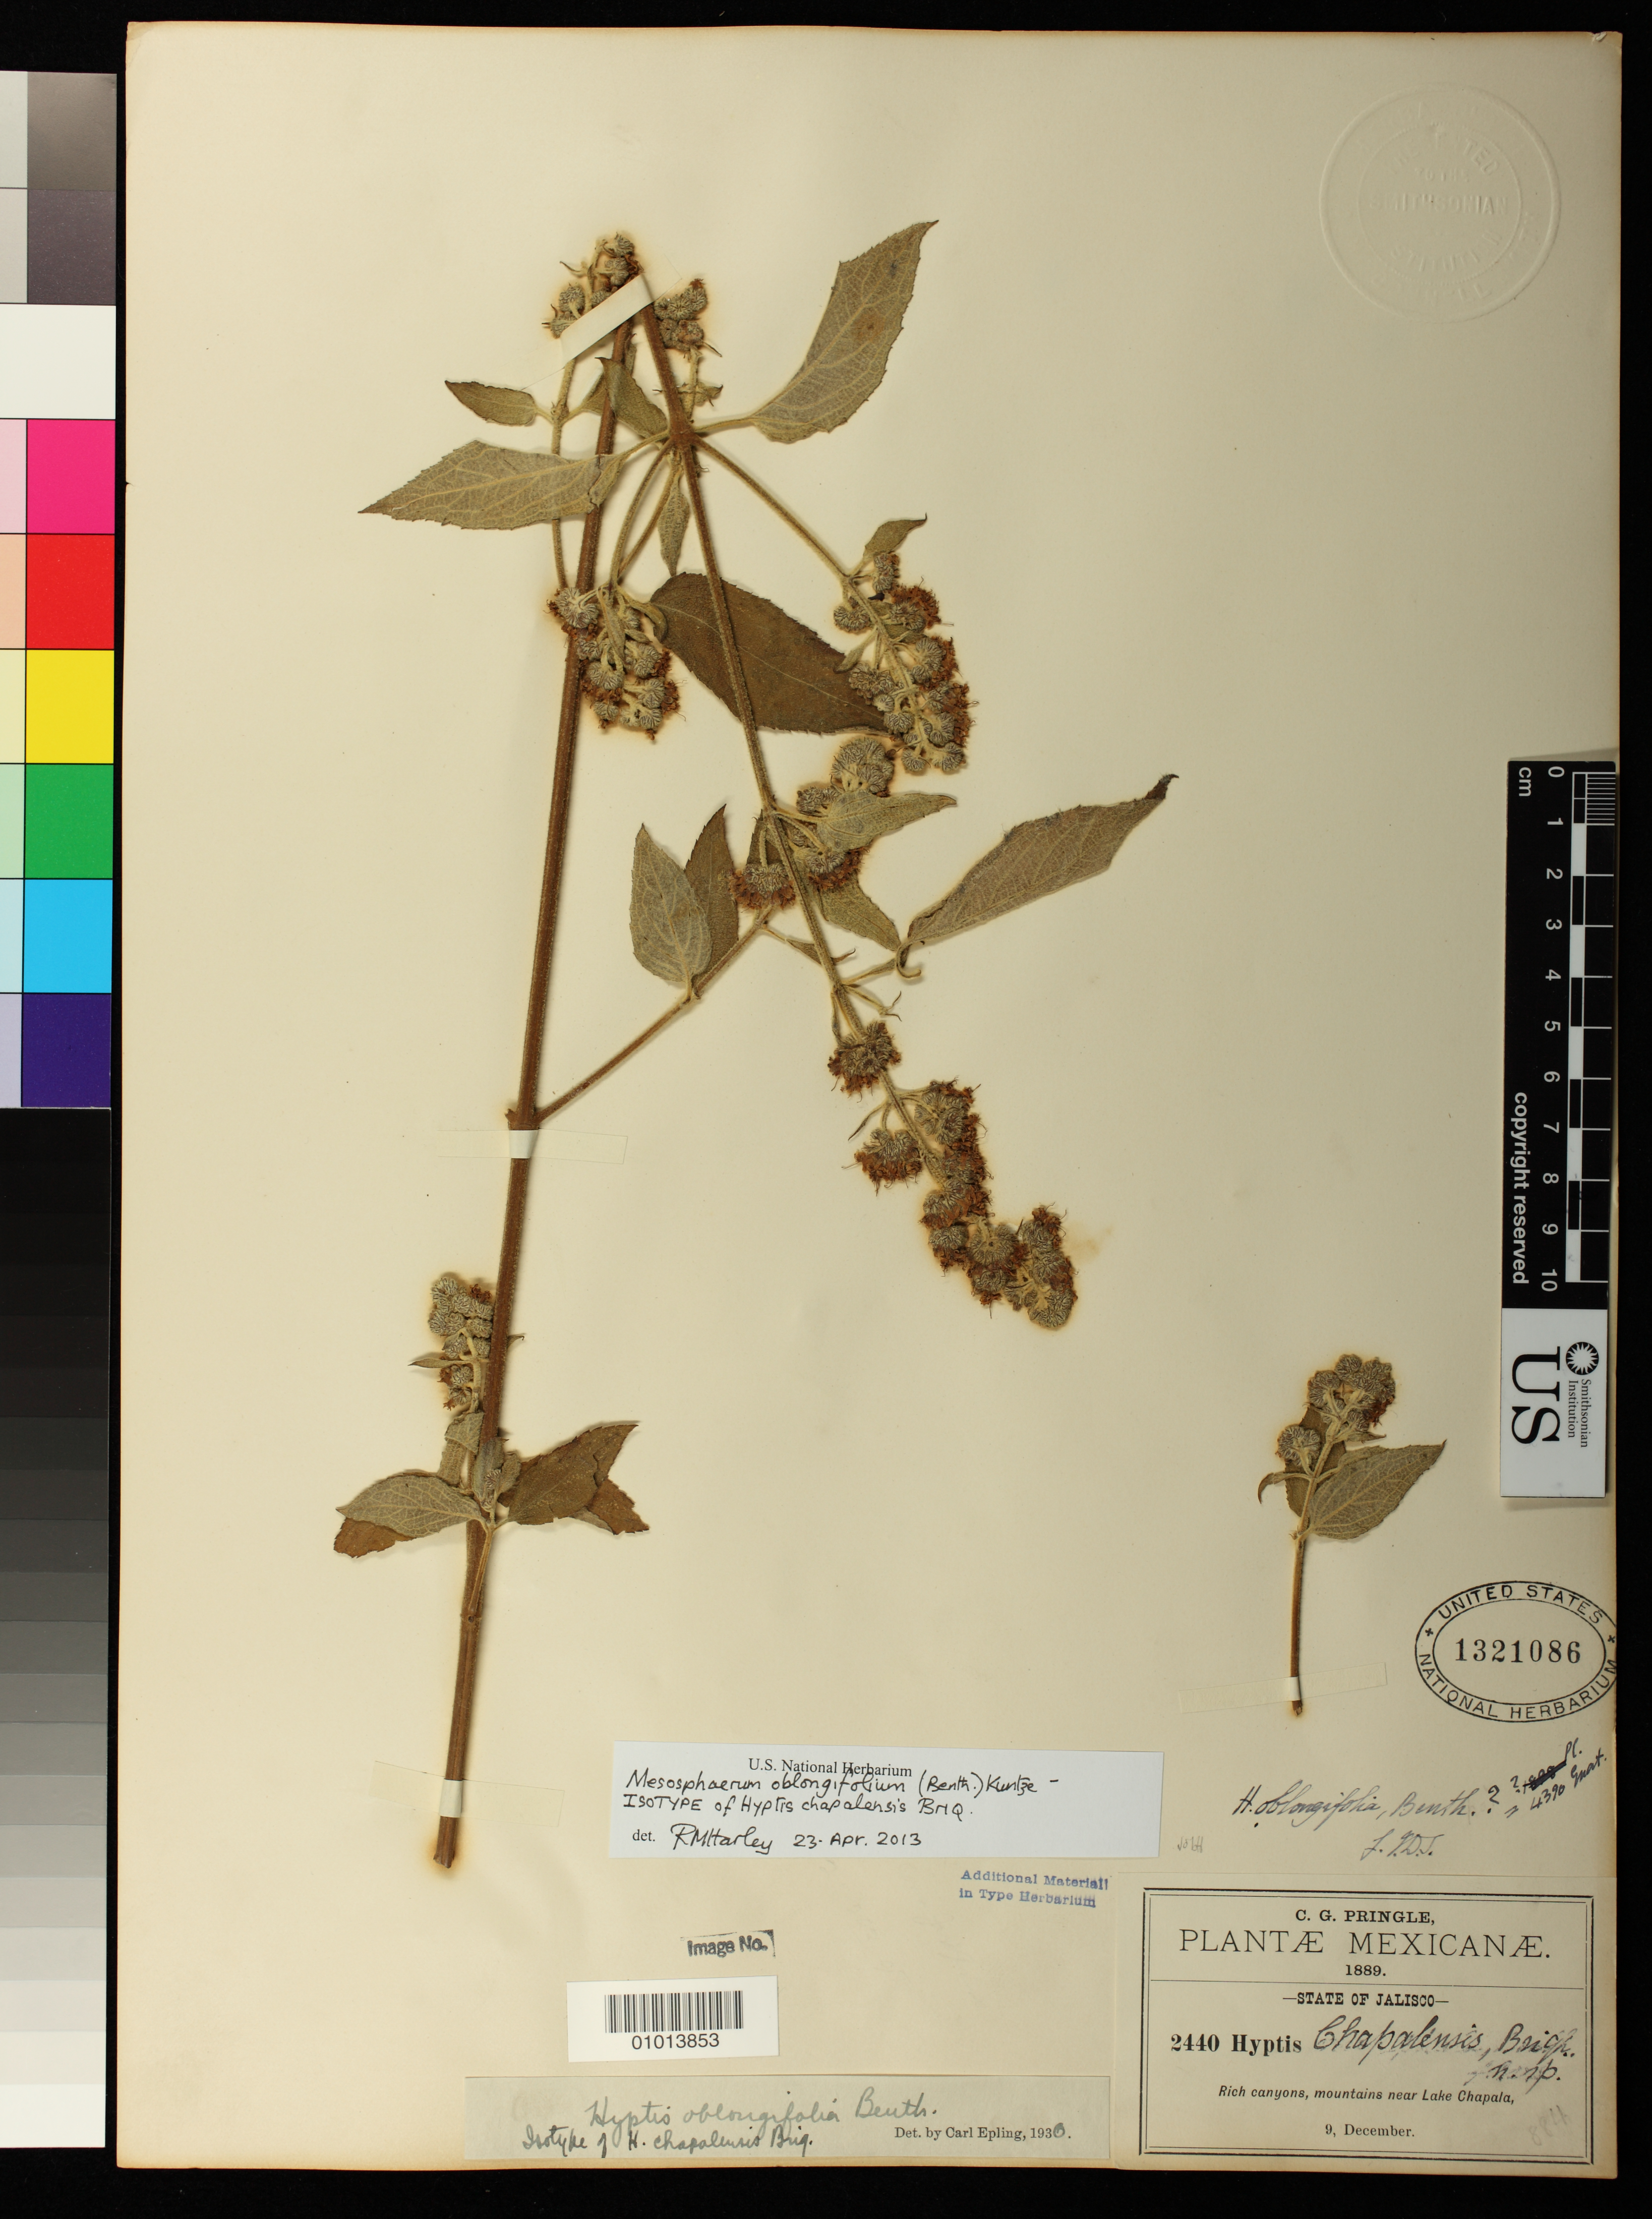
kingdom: Plantae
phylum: Tracheophyta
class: Magnoliopsida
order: Lamiales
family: Lamiaceae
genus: Hyptis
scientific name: Hyptis chapalensis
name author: Briq.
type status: Isotype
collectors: C. G. Pringle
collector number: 2440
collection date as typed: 09 Dec 1889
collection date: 1889-12-09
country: Mexico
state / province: Jalisco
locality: Rich canyons, mountains near Lake Chapala.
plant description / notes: Specimen ex John Donnell Smith herbarium.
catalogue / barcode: US 1321086